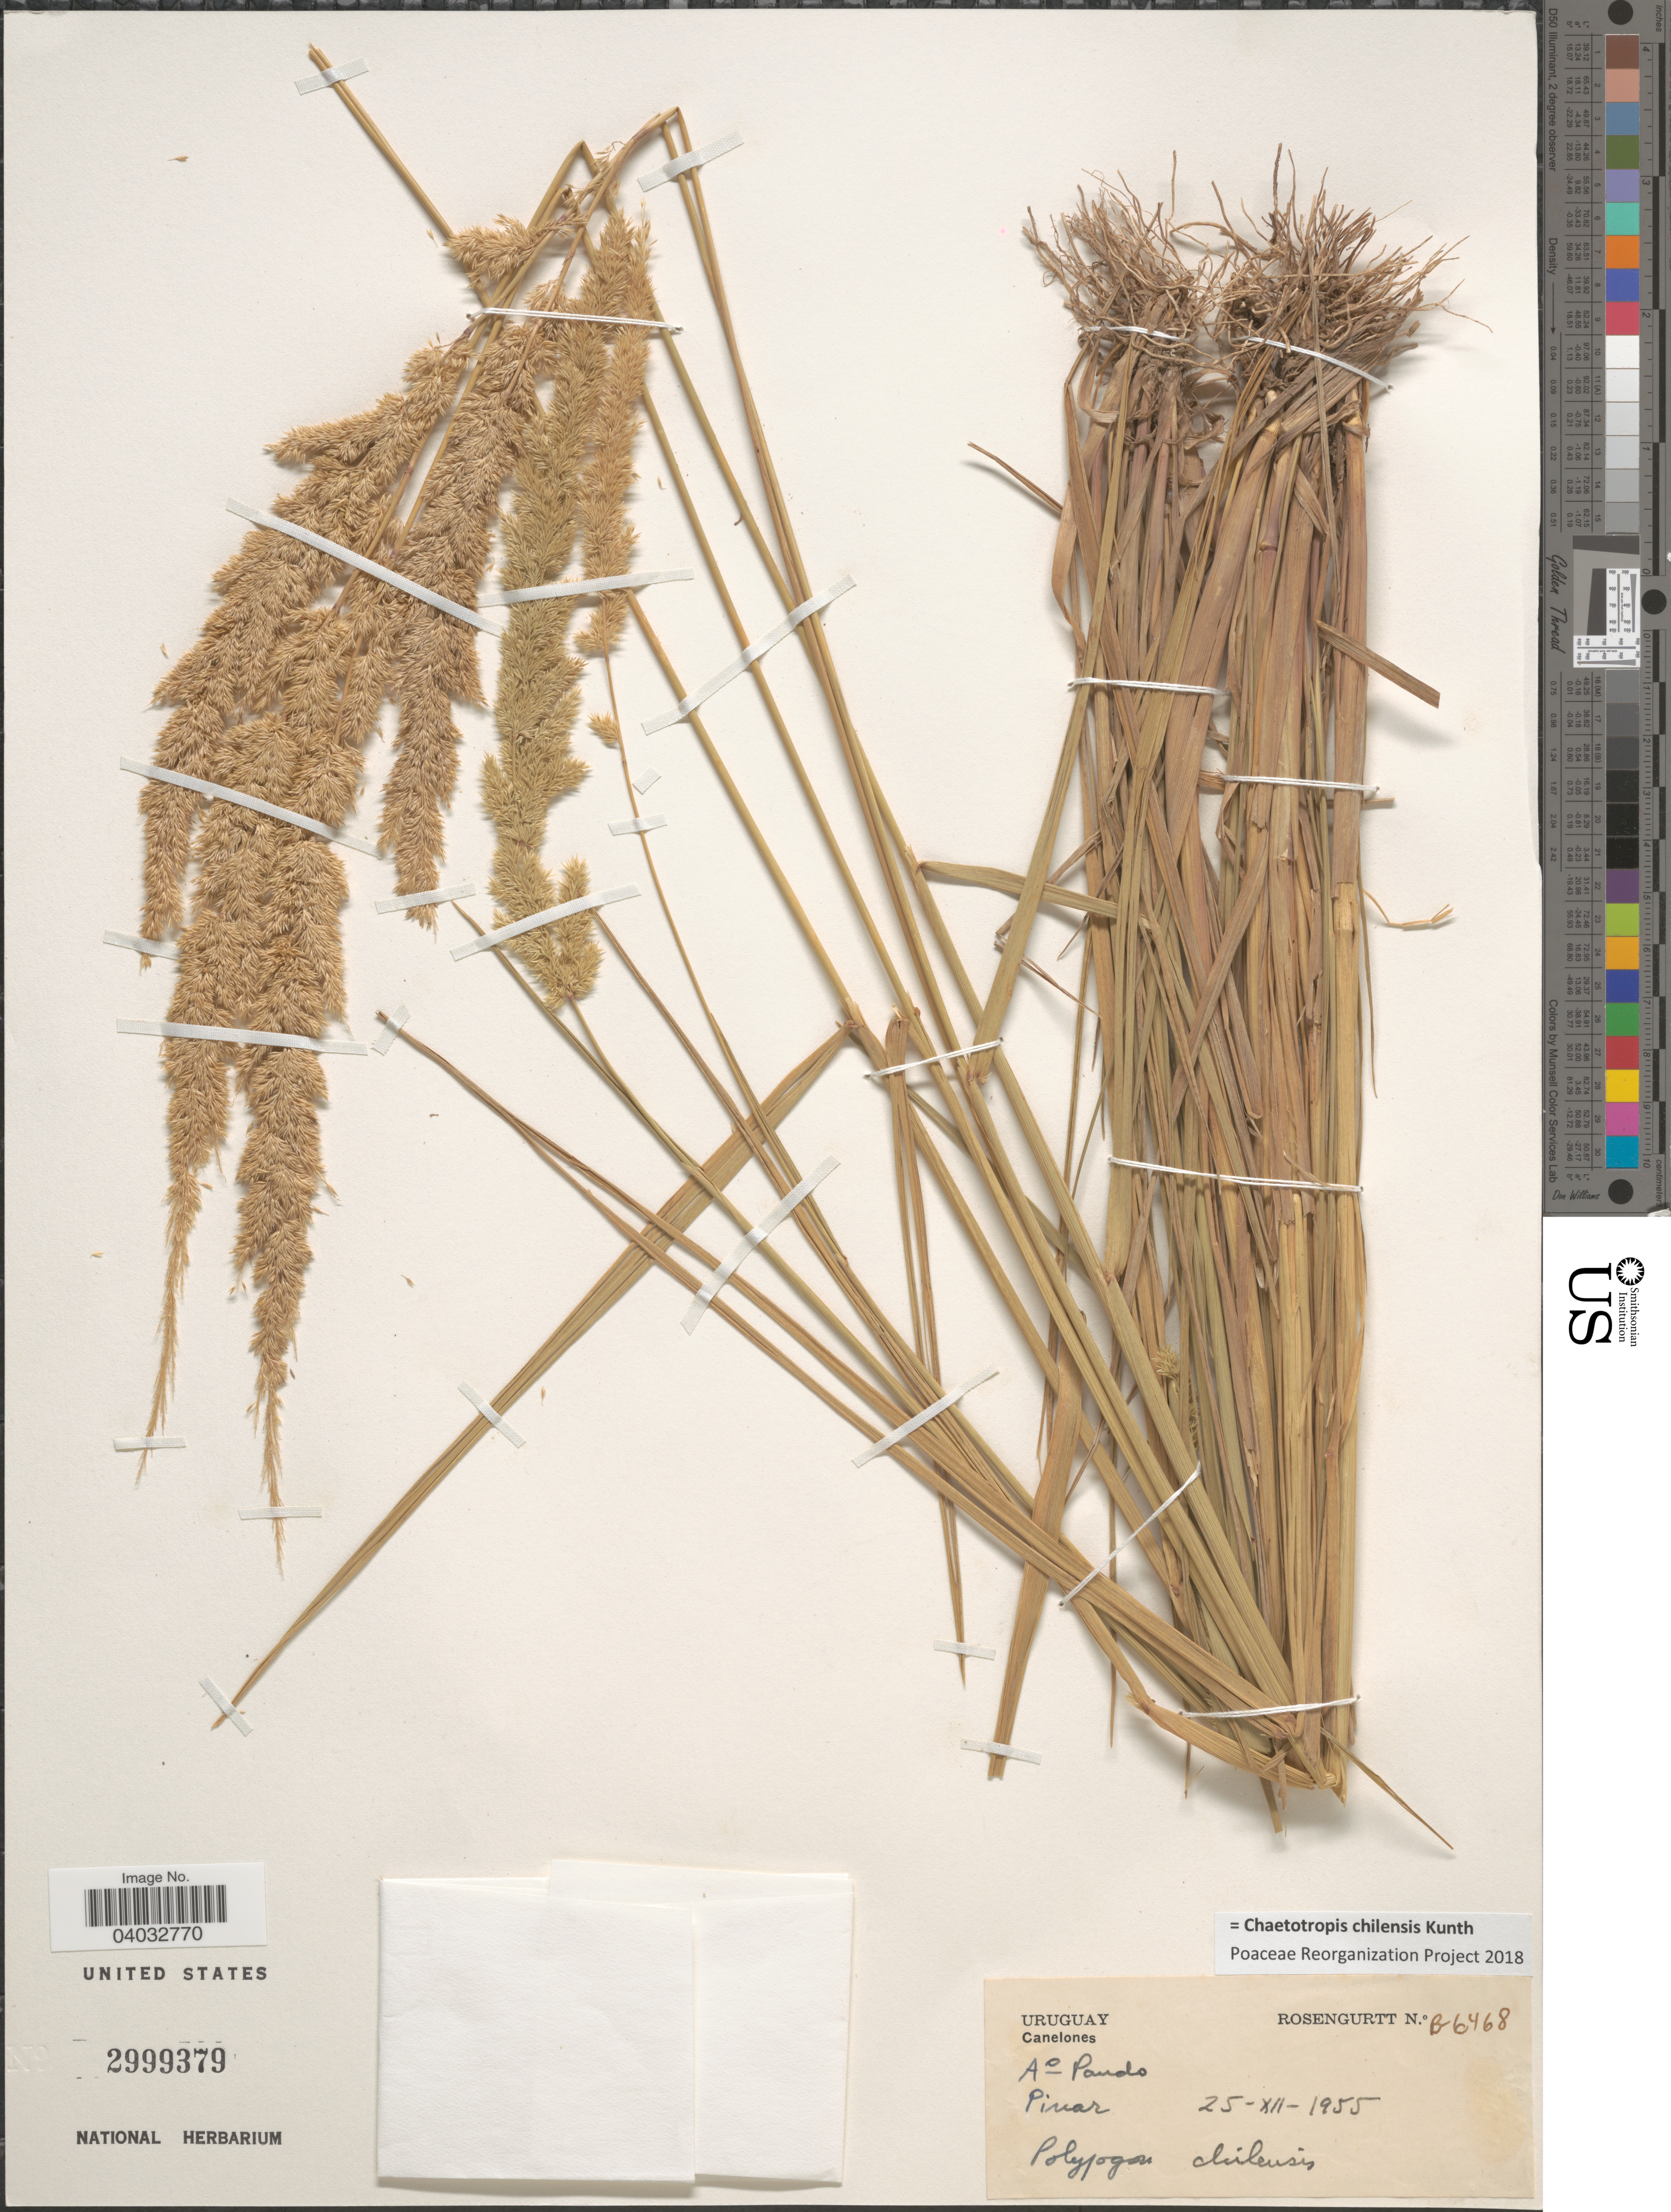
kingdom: Plantae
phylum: Tracheophyta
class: Liliopsida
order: Poales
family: Poaceae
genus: Chaetotropis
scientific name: Chaetotropis chiliensis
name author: Kunth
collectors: Rosengurtt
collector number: B6468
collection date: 1955-12-25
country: Uruguay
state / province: Canelones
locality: Aº Pando. Pinar.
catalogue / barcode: US 2999379